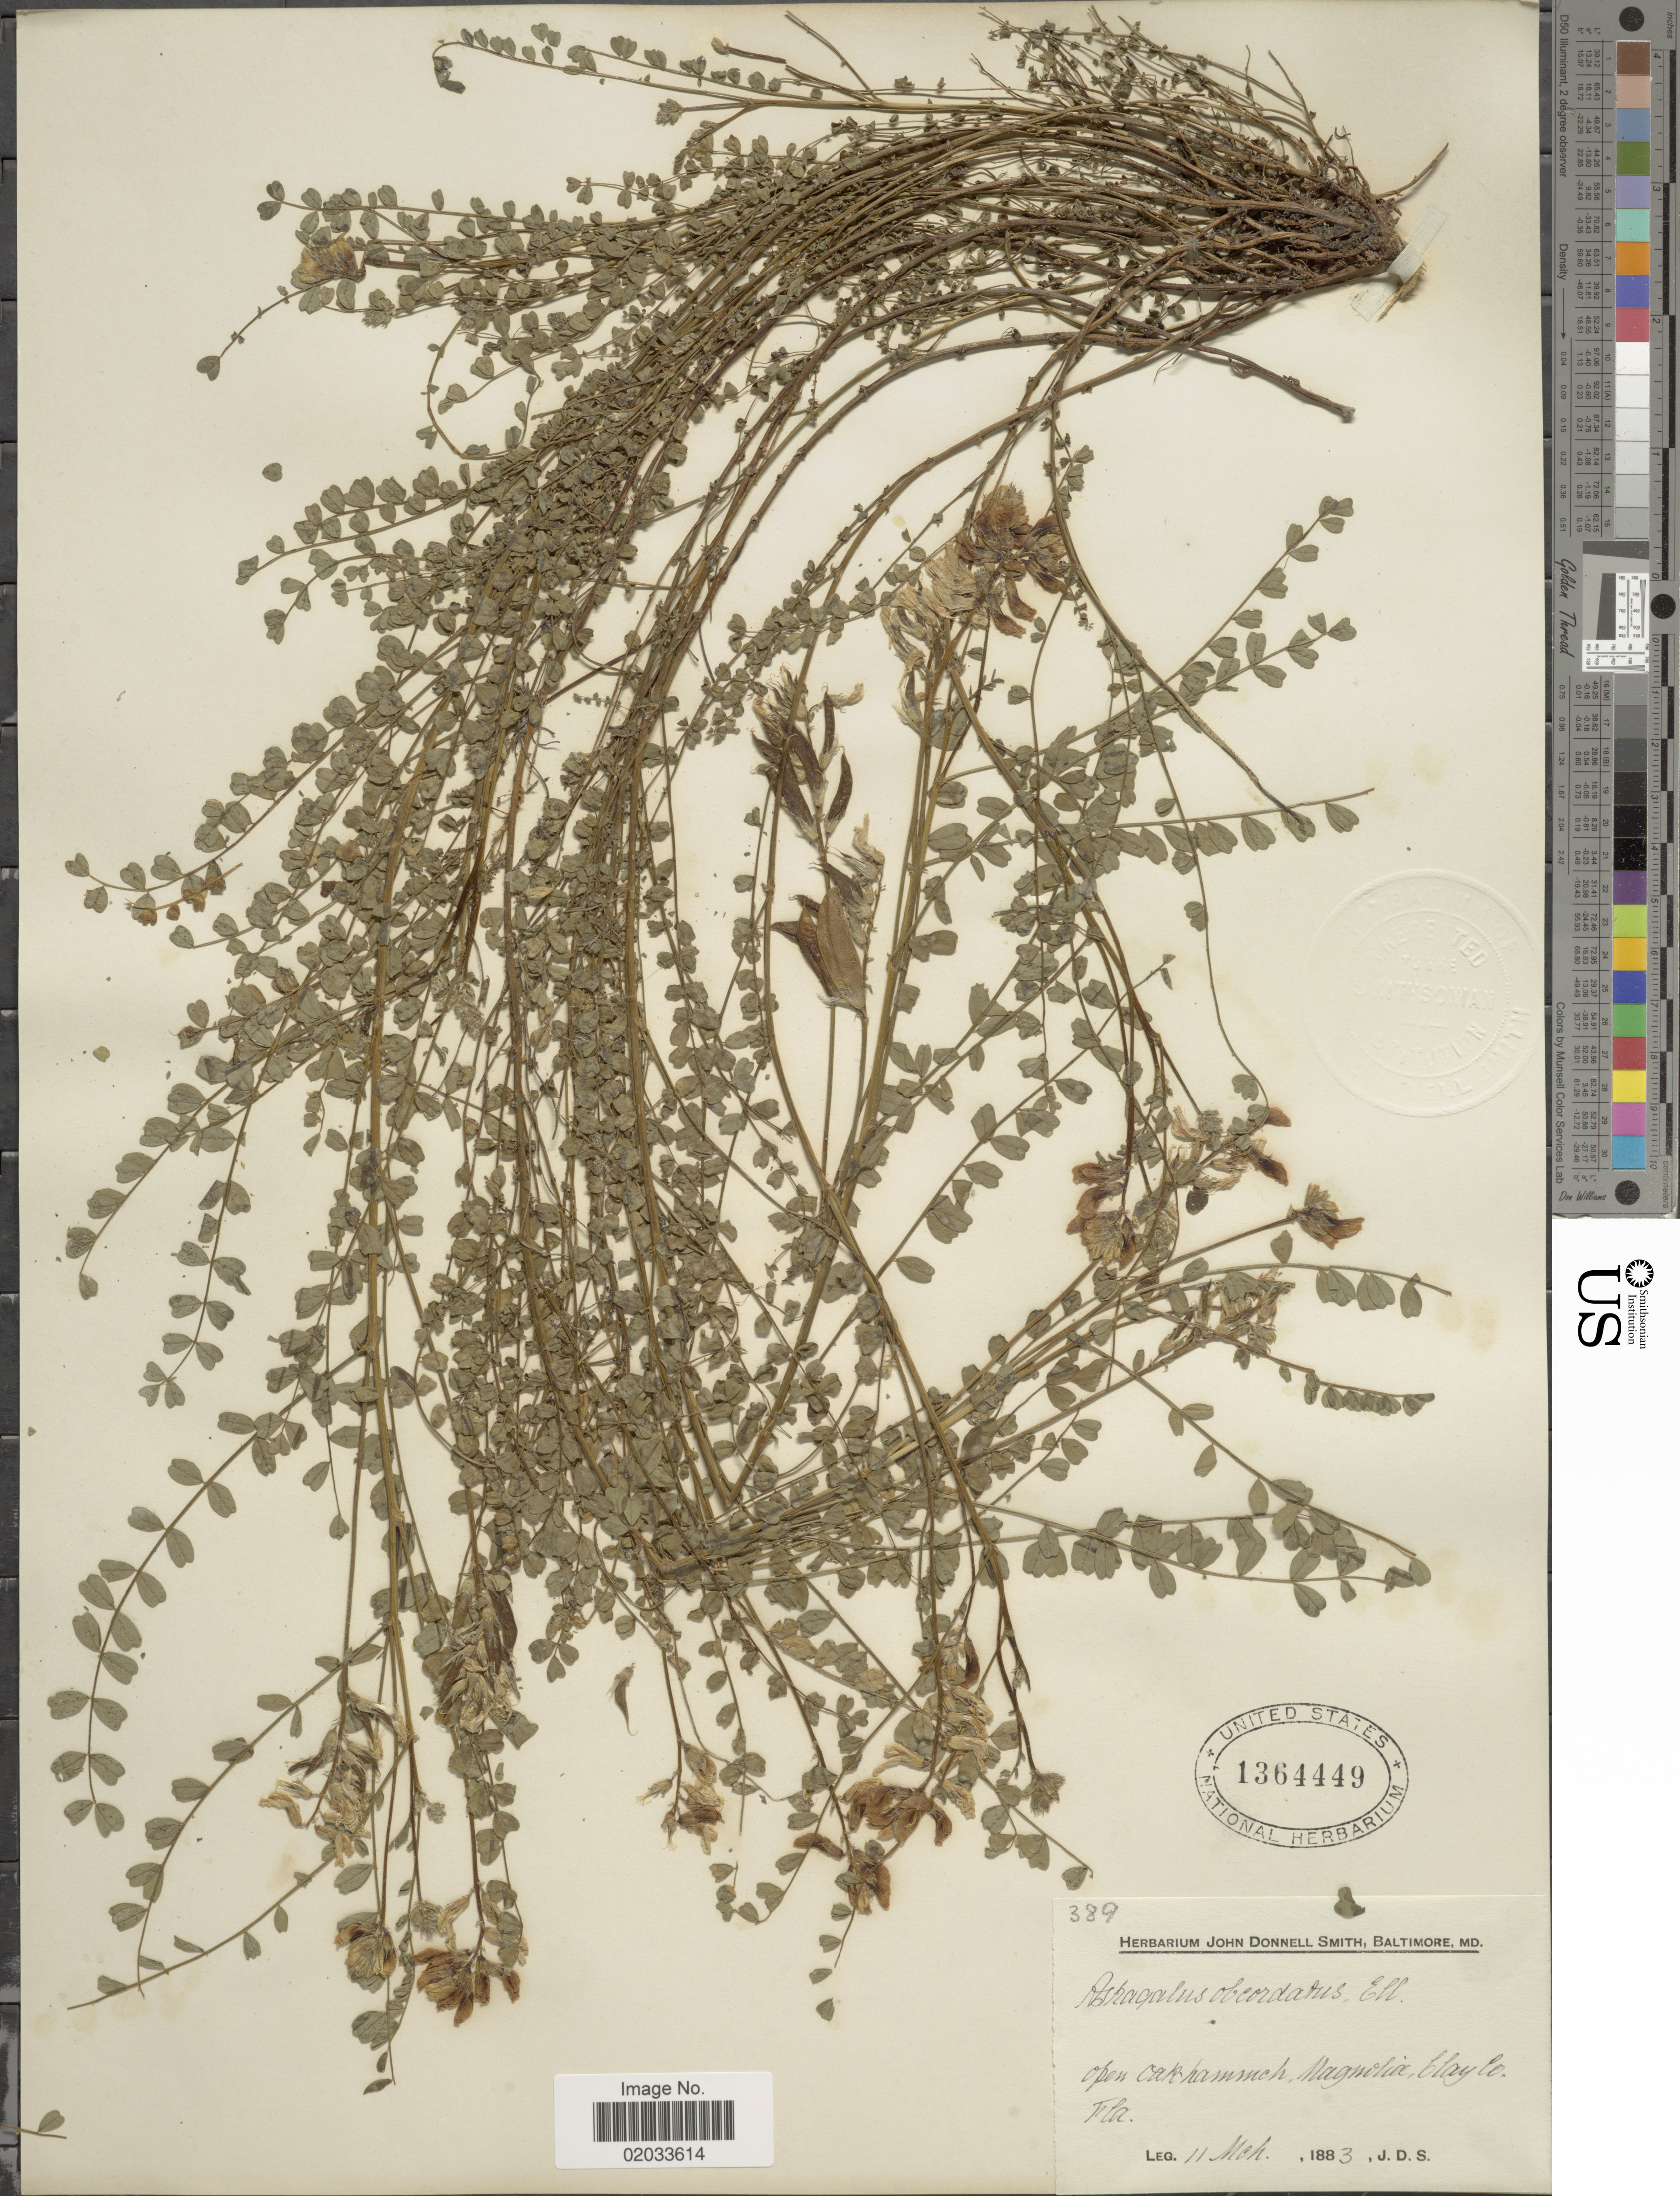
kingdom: Plantae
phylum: Tracheophyta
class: Magnoliopsida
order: Fabales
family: Fabaceae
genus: Astragalus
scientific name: Astragalus obcordatus Boiss., nom. illeg.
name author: Boiss.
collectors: J. Donnell Smith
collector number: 389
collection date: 1883-03-11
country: United States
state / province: Florida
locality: Magnolia, Clay Co.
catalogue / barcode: US 1364449